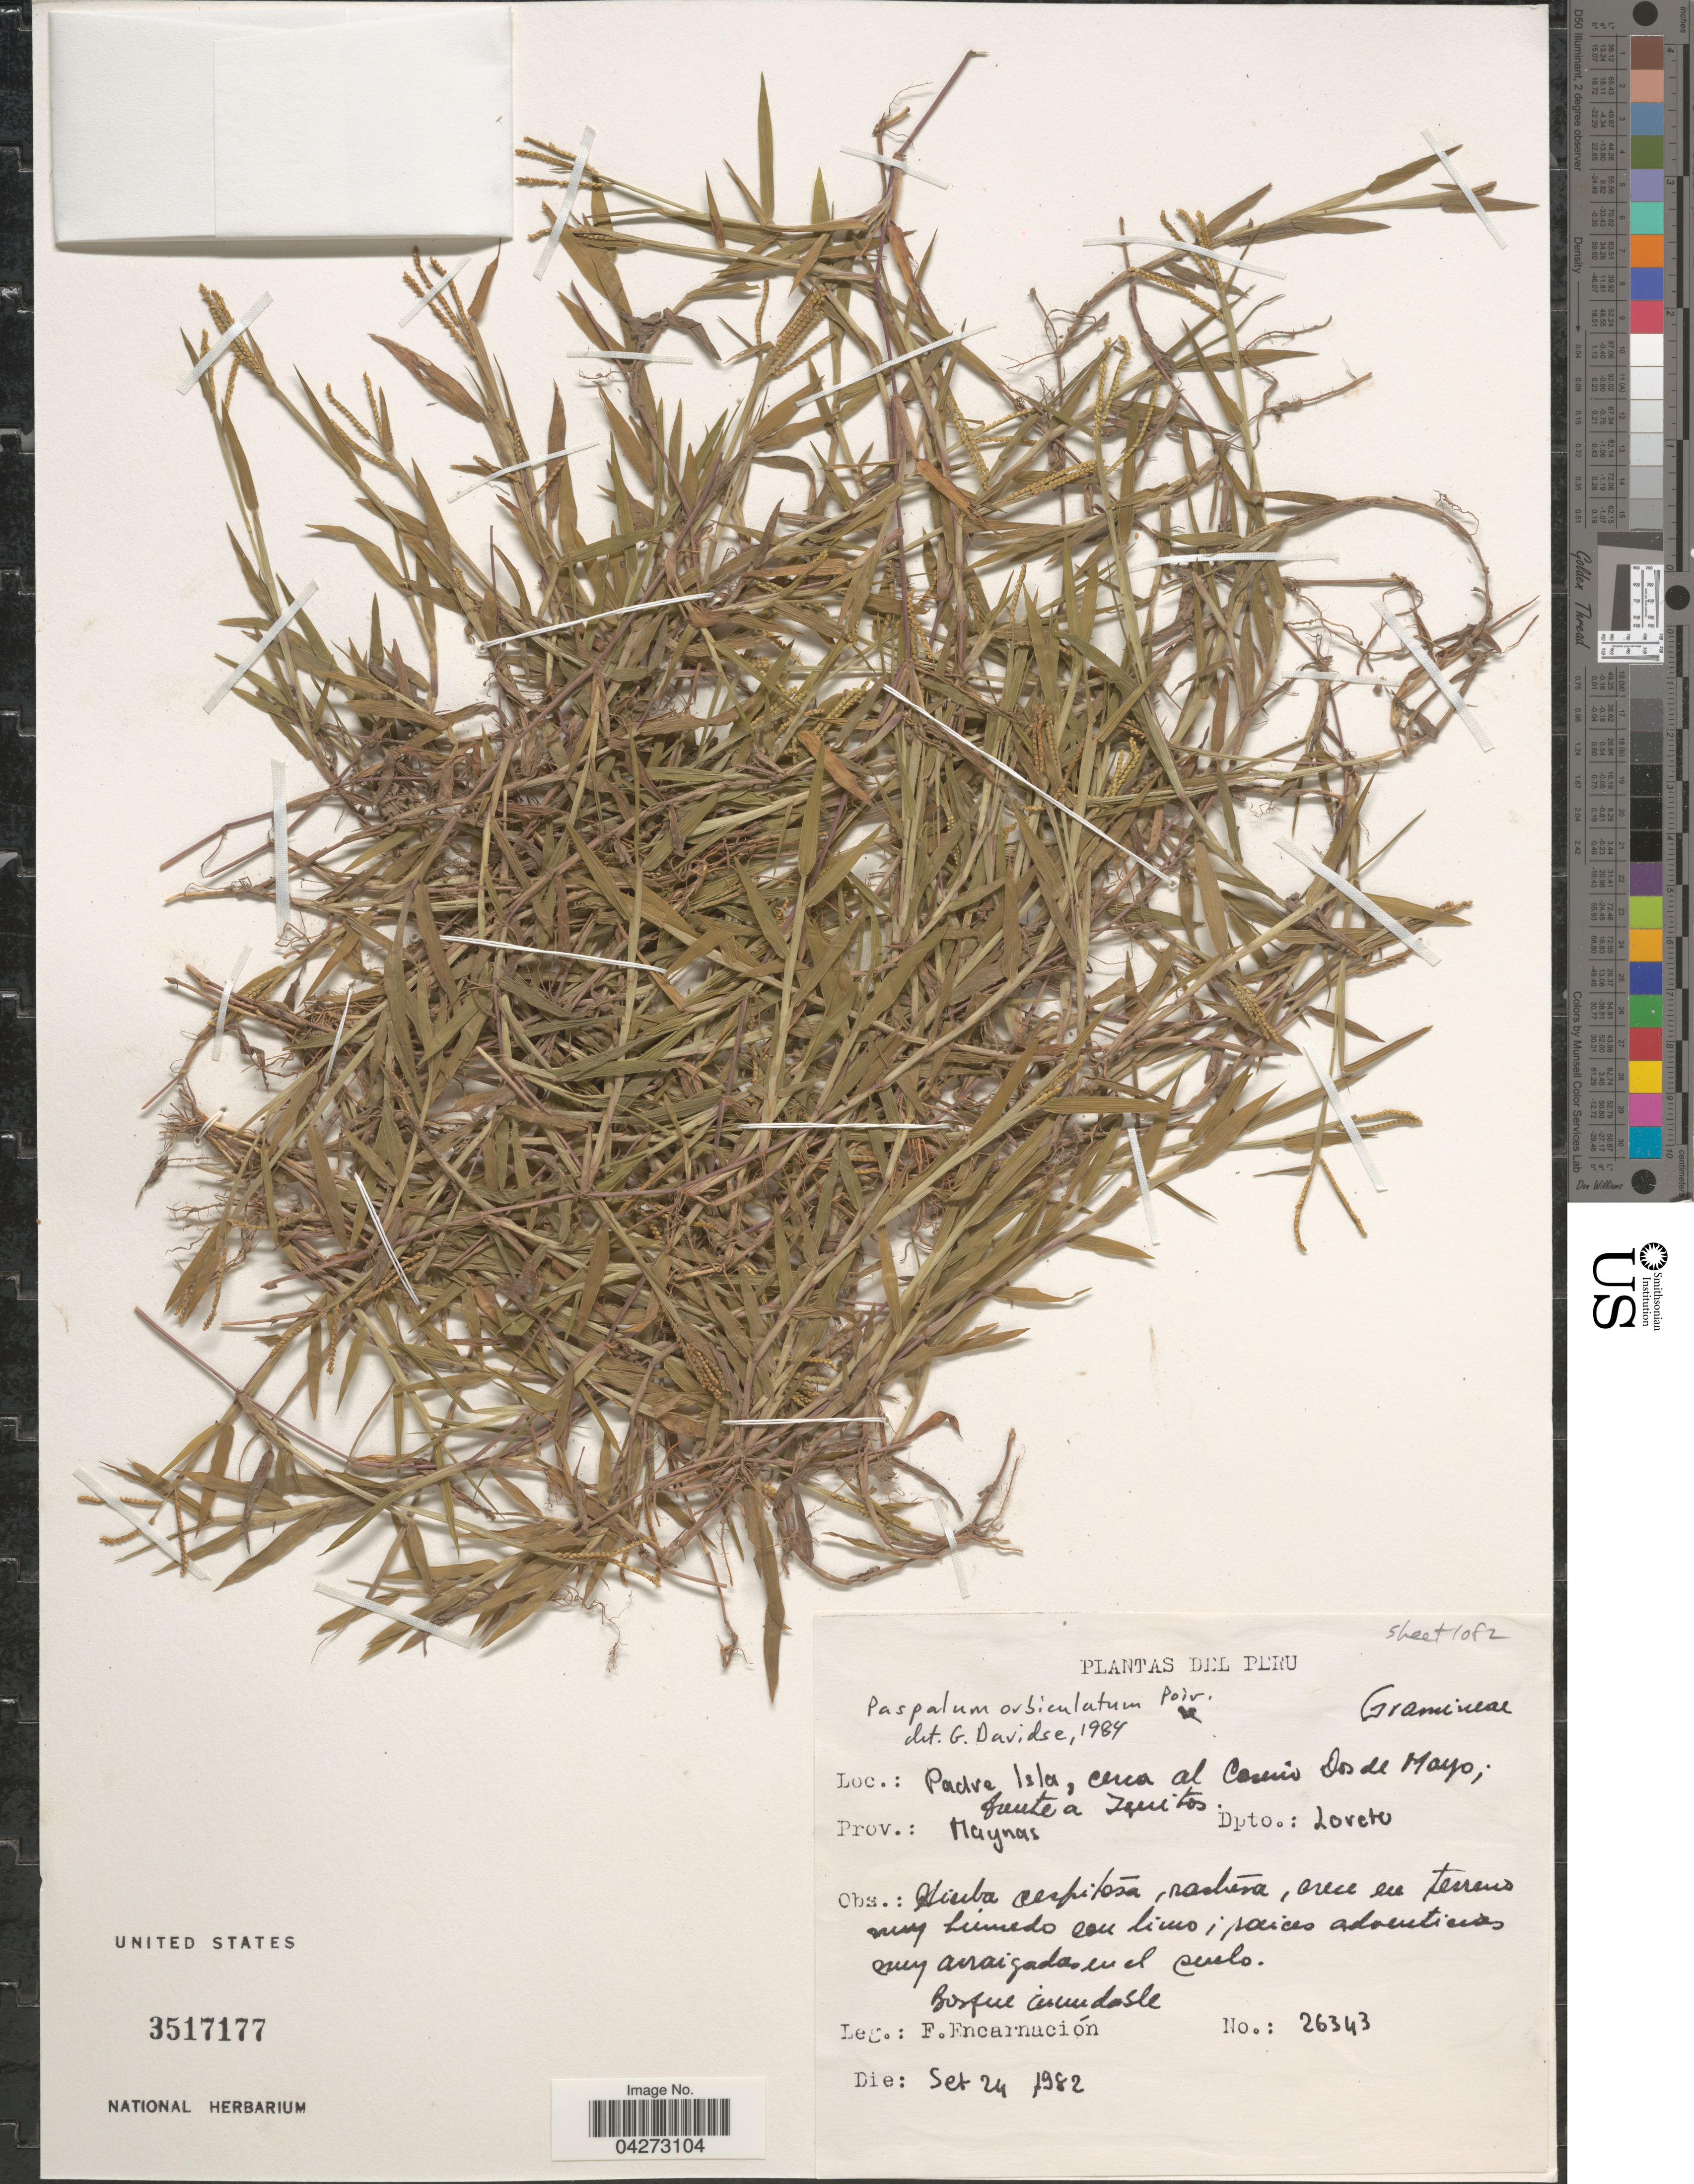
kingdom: Plantae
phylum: Tracheophyta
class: Liliopsida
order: Poales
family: Poaceae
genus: Paspalum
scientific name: Paspalum orbiculatum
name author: Poir.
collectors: F. Encarnación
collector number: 26343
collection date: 1982-09-24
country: Peru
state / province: Loreto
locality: Padre Isla, cerca al Caserio Dos de Mayo, frente a Iquitos, Prov. Maynas, Dpto. Loreto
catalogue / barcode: US 3517177